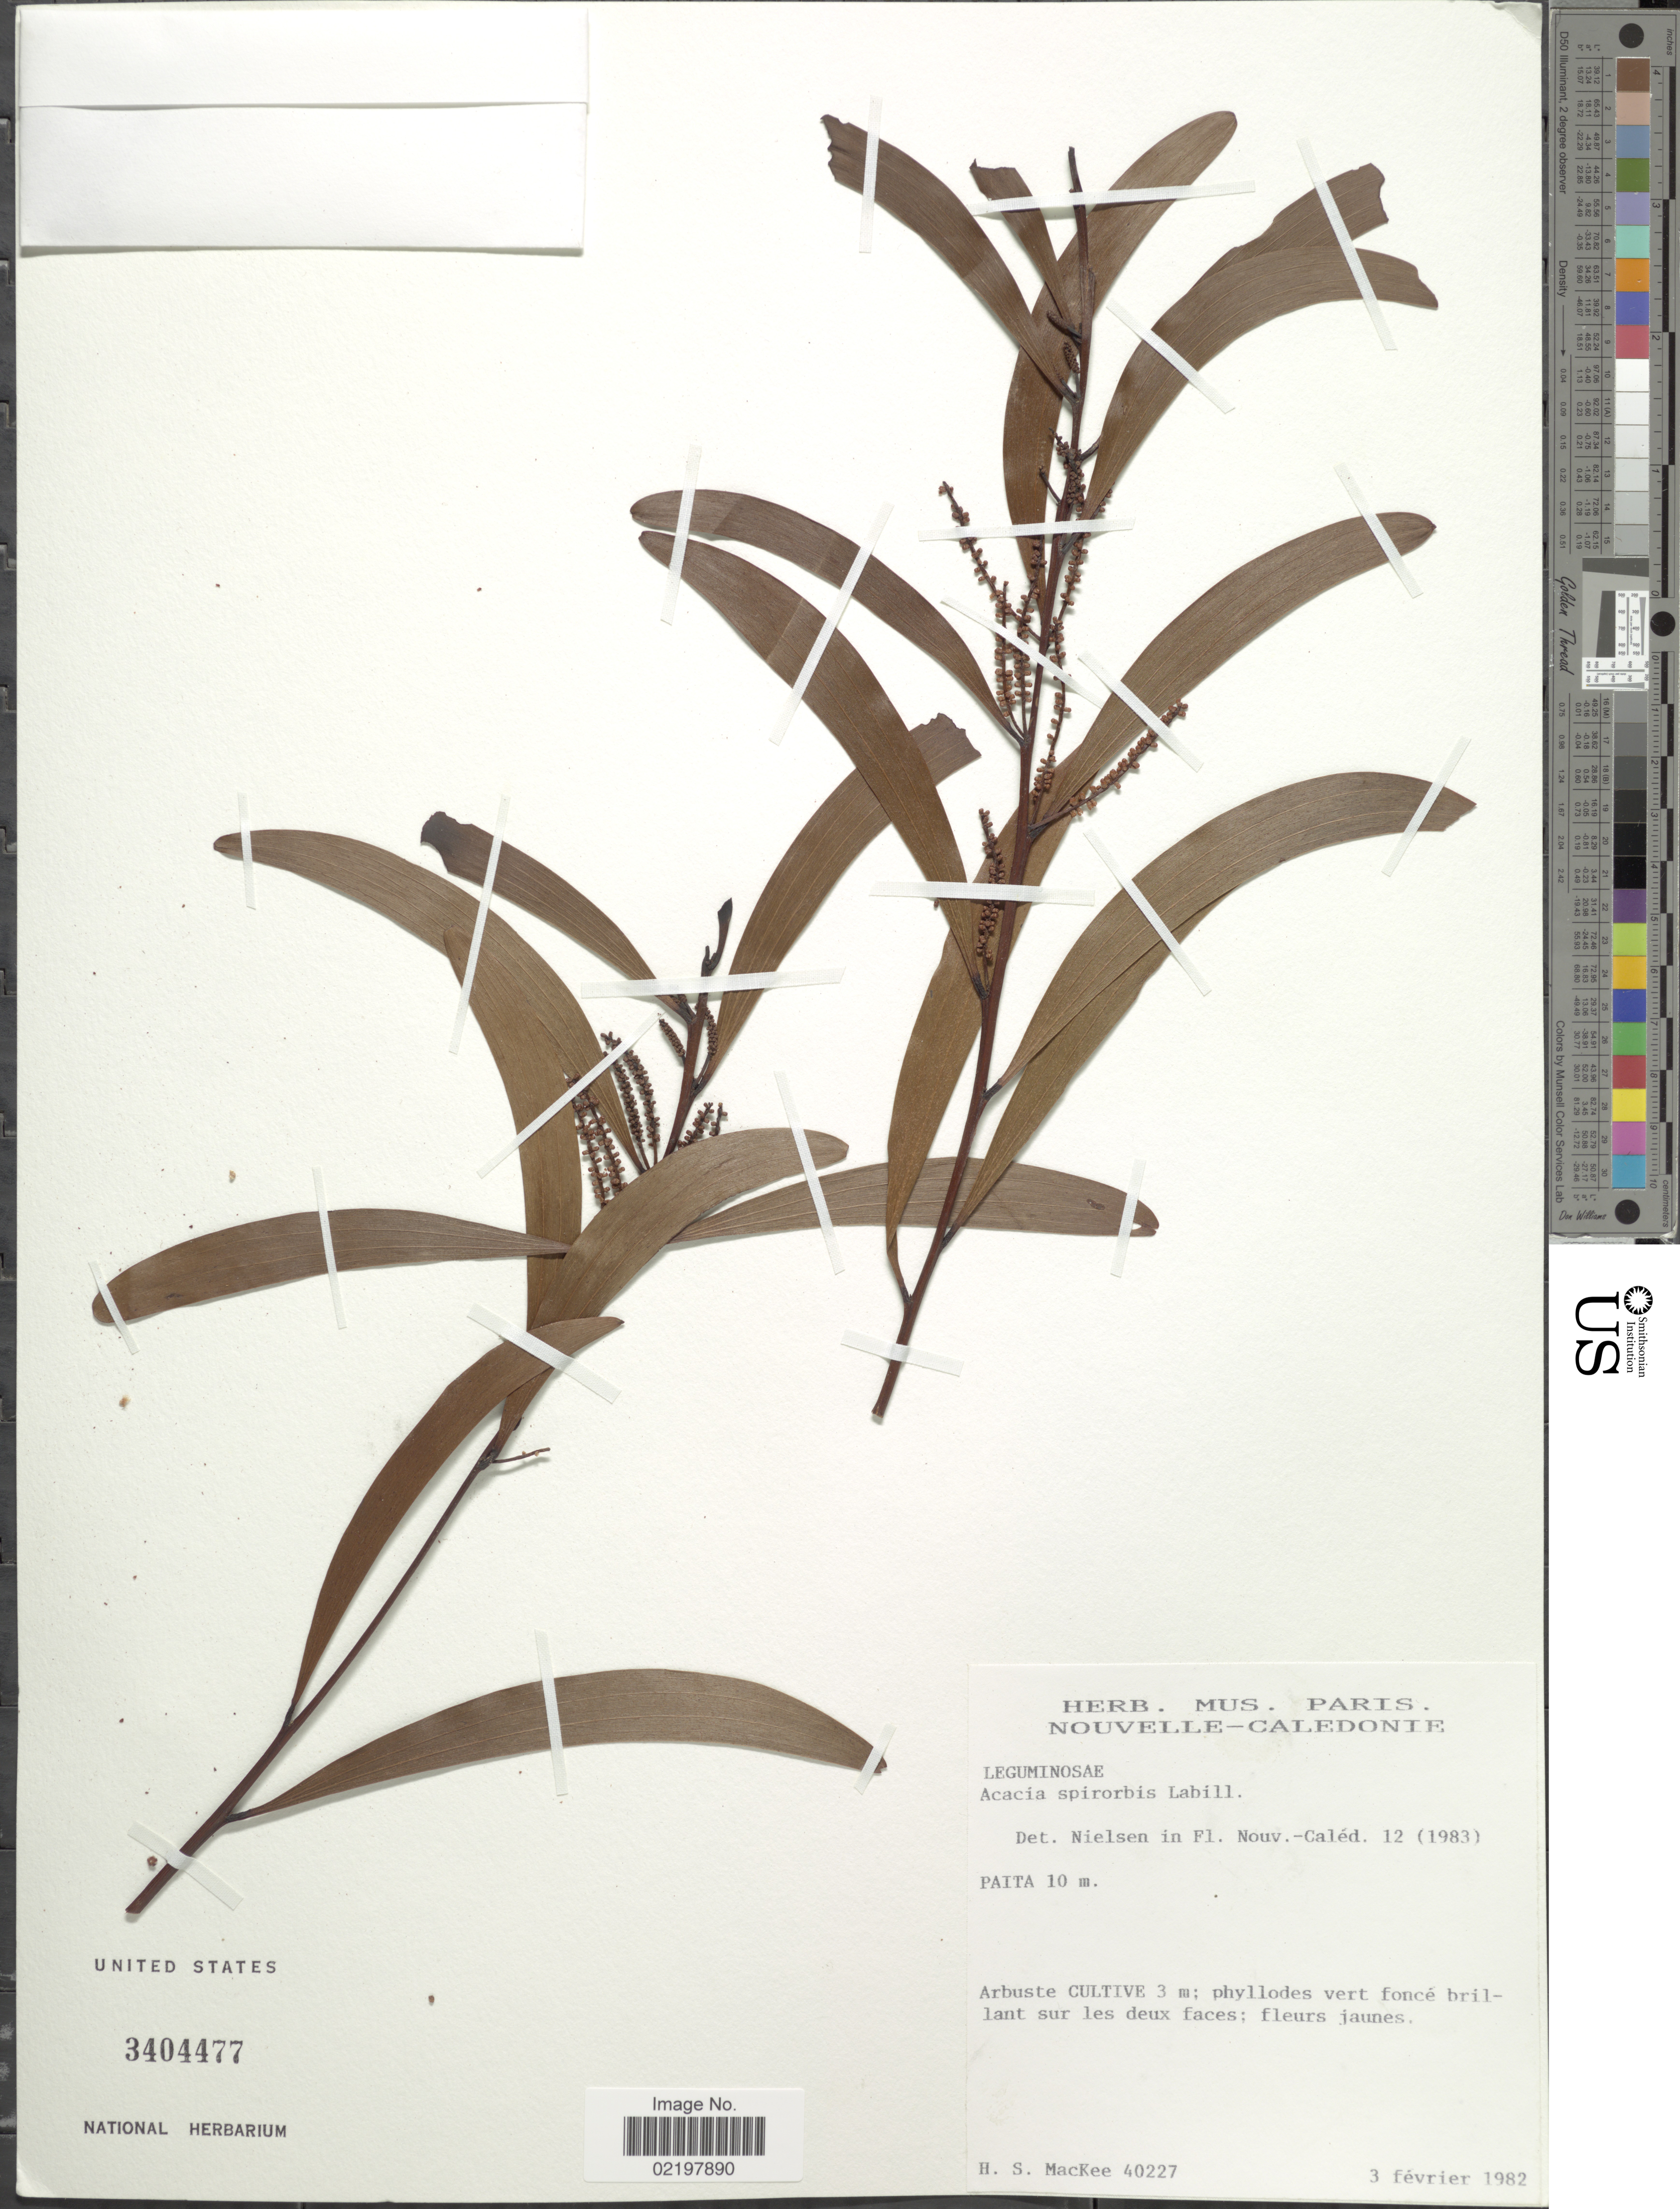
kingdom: Plantae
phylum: Tracheophyta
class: Magnoliopsida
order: Fabales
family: Fabaceae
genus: Acacia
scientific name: Acacia spirorbis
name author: Labill.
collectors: H. Mackee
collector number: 40227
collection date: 1982-02-03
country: New Caledonia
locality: Paita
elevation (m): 10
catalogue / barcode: US 3404477